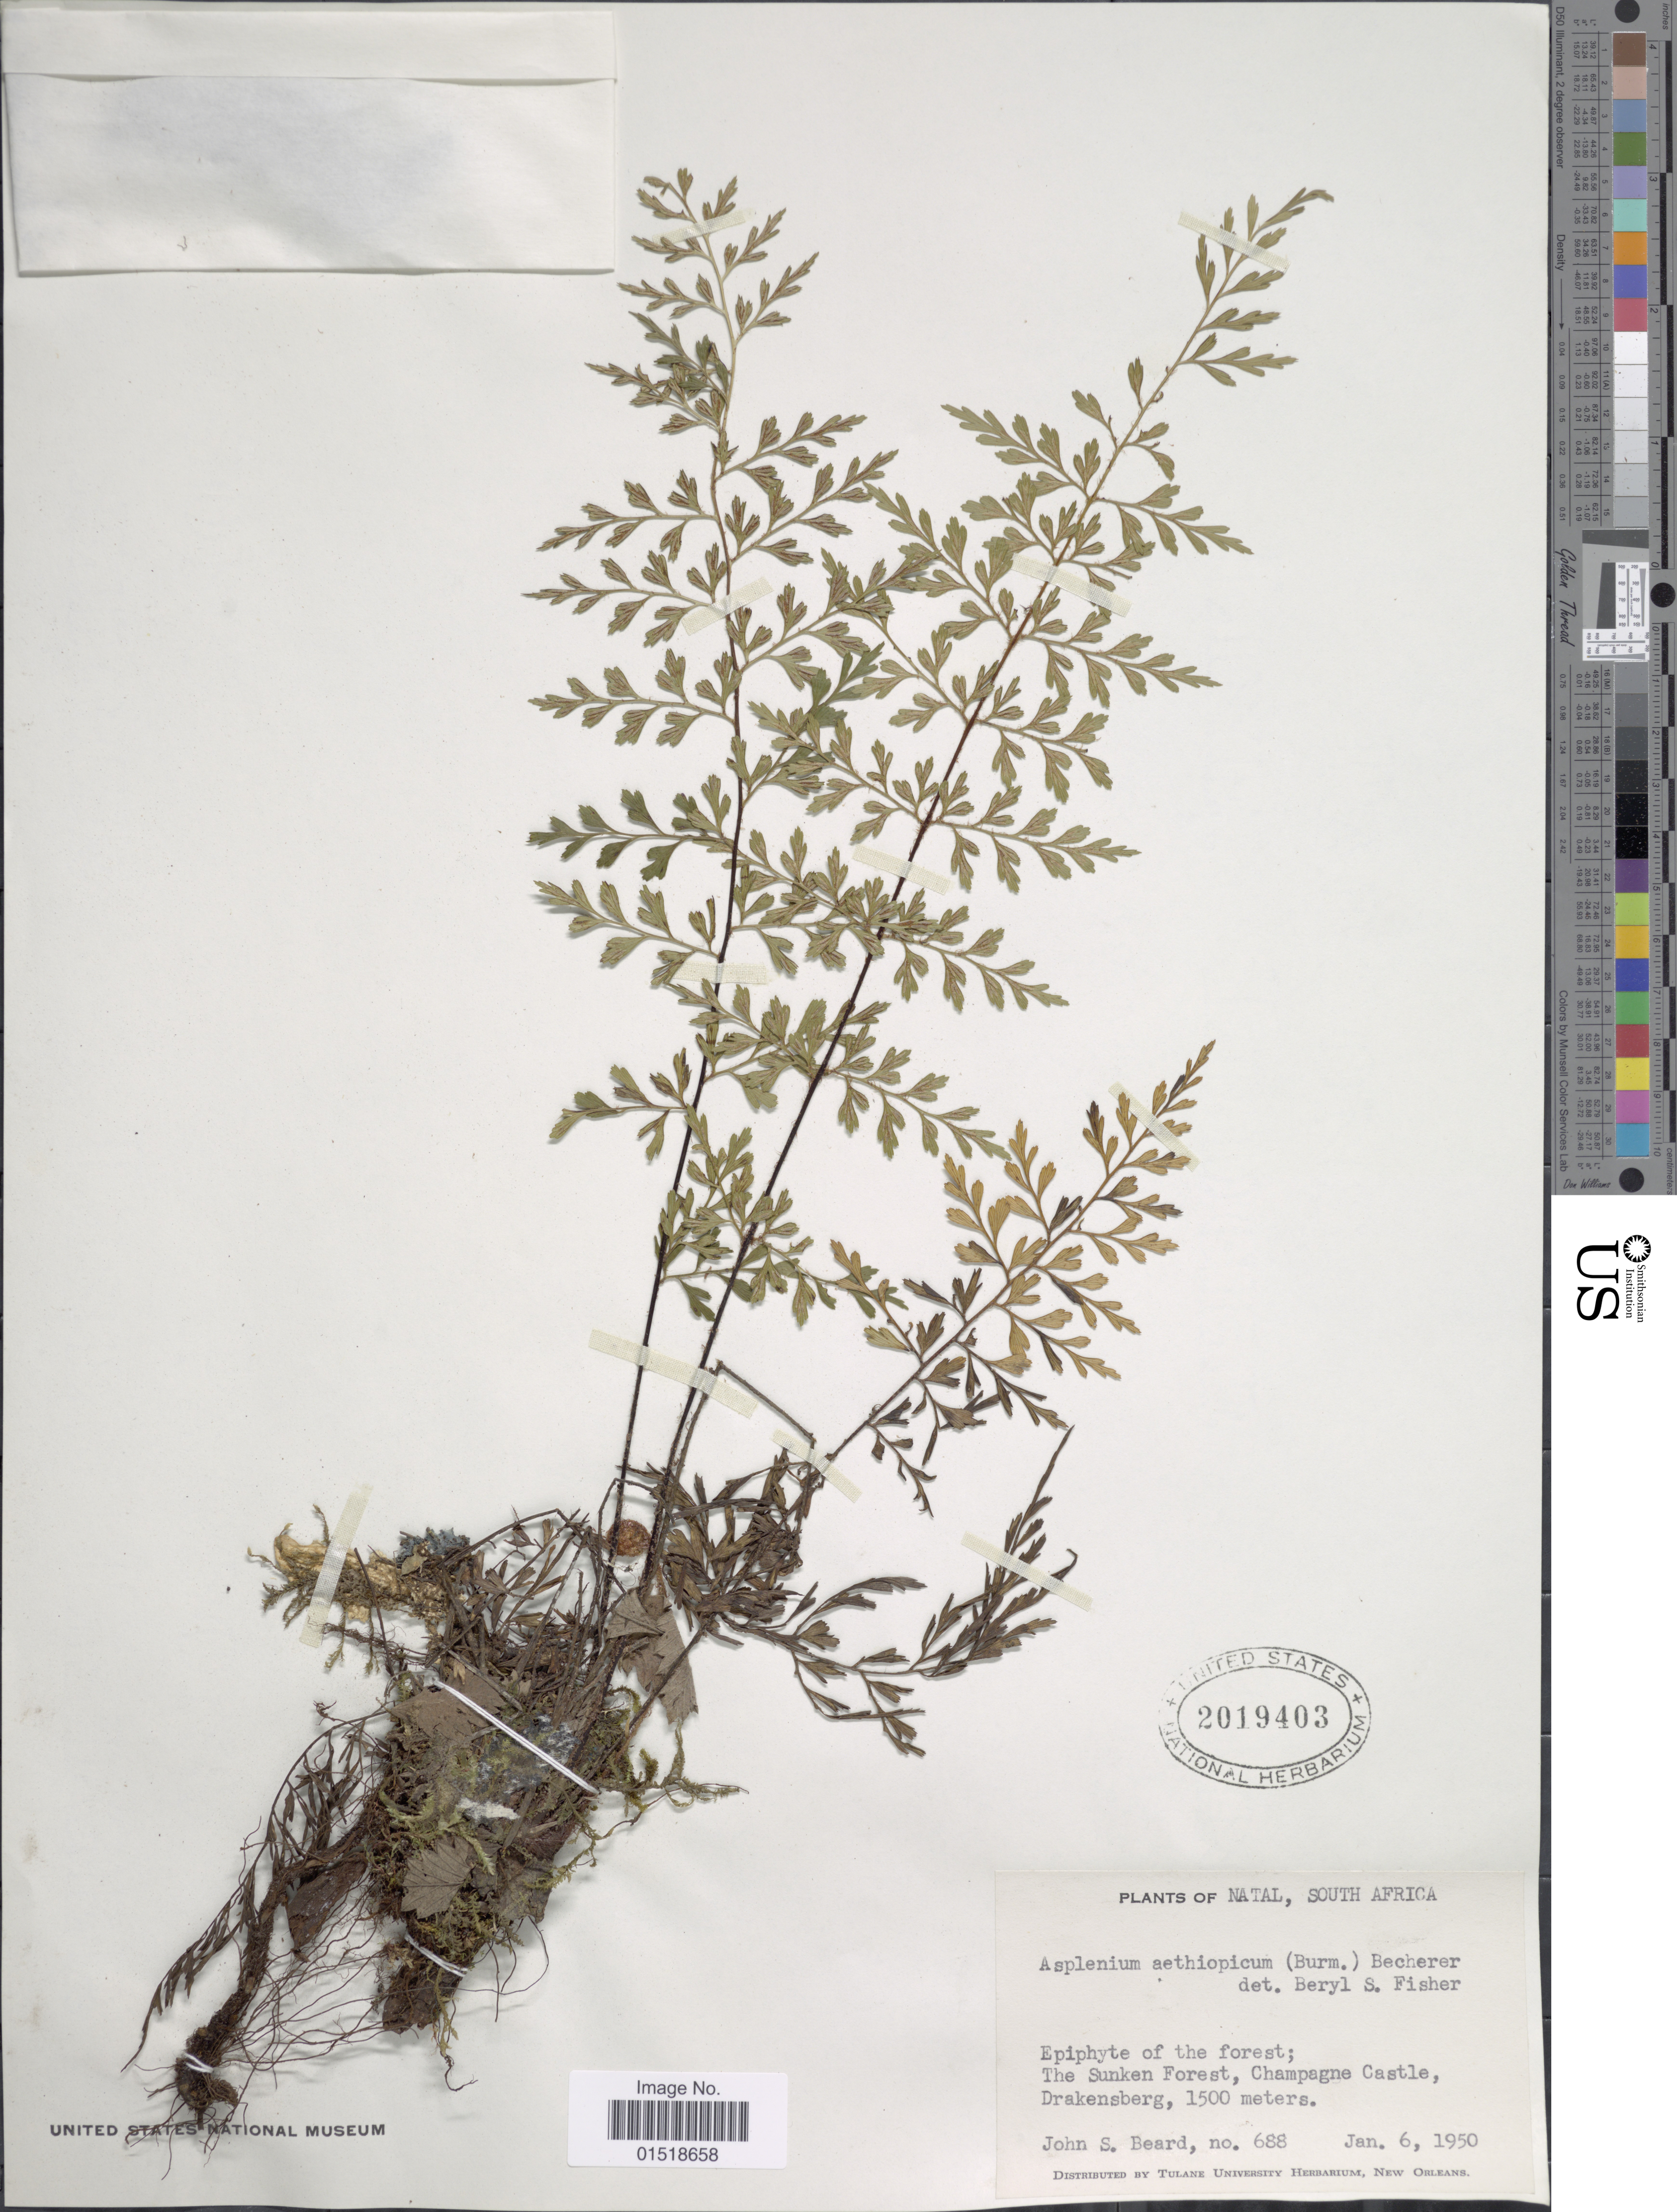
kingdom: Plantae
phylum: Tracheophyta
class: Polypodiopsida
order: Polypodiales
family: Aspleniaceae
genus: Asplenium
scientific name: Asplenium aethiopicum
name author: (Burm. f.) Bech.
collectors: J. Beard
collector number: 688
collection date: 1950-01-06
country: South Africa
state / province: KwaZulu-Natal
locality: Natal, South Africa. The Sunken Forest, Champagne Castle, Drakensberg.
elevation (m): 1500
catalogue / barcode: US 2019403